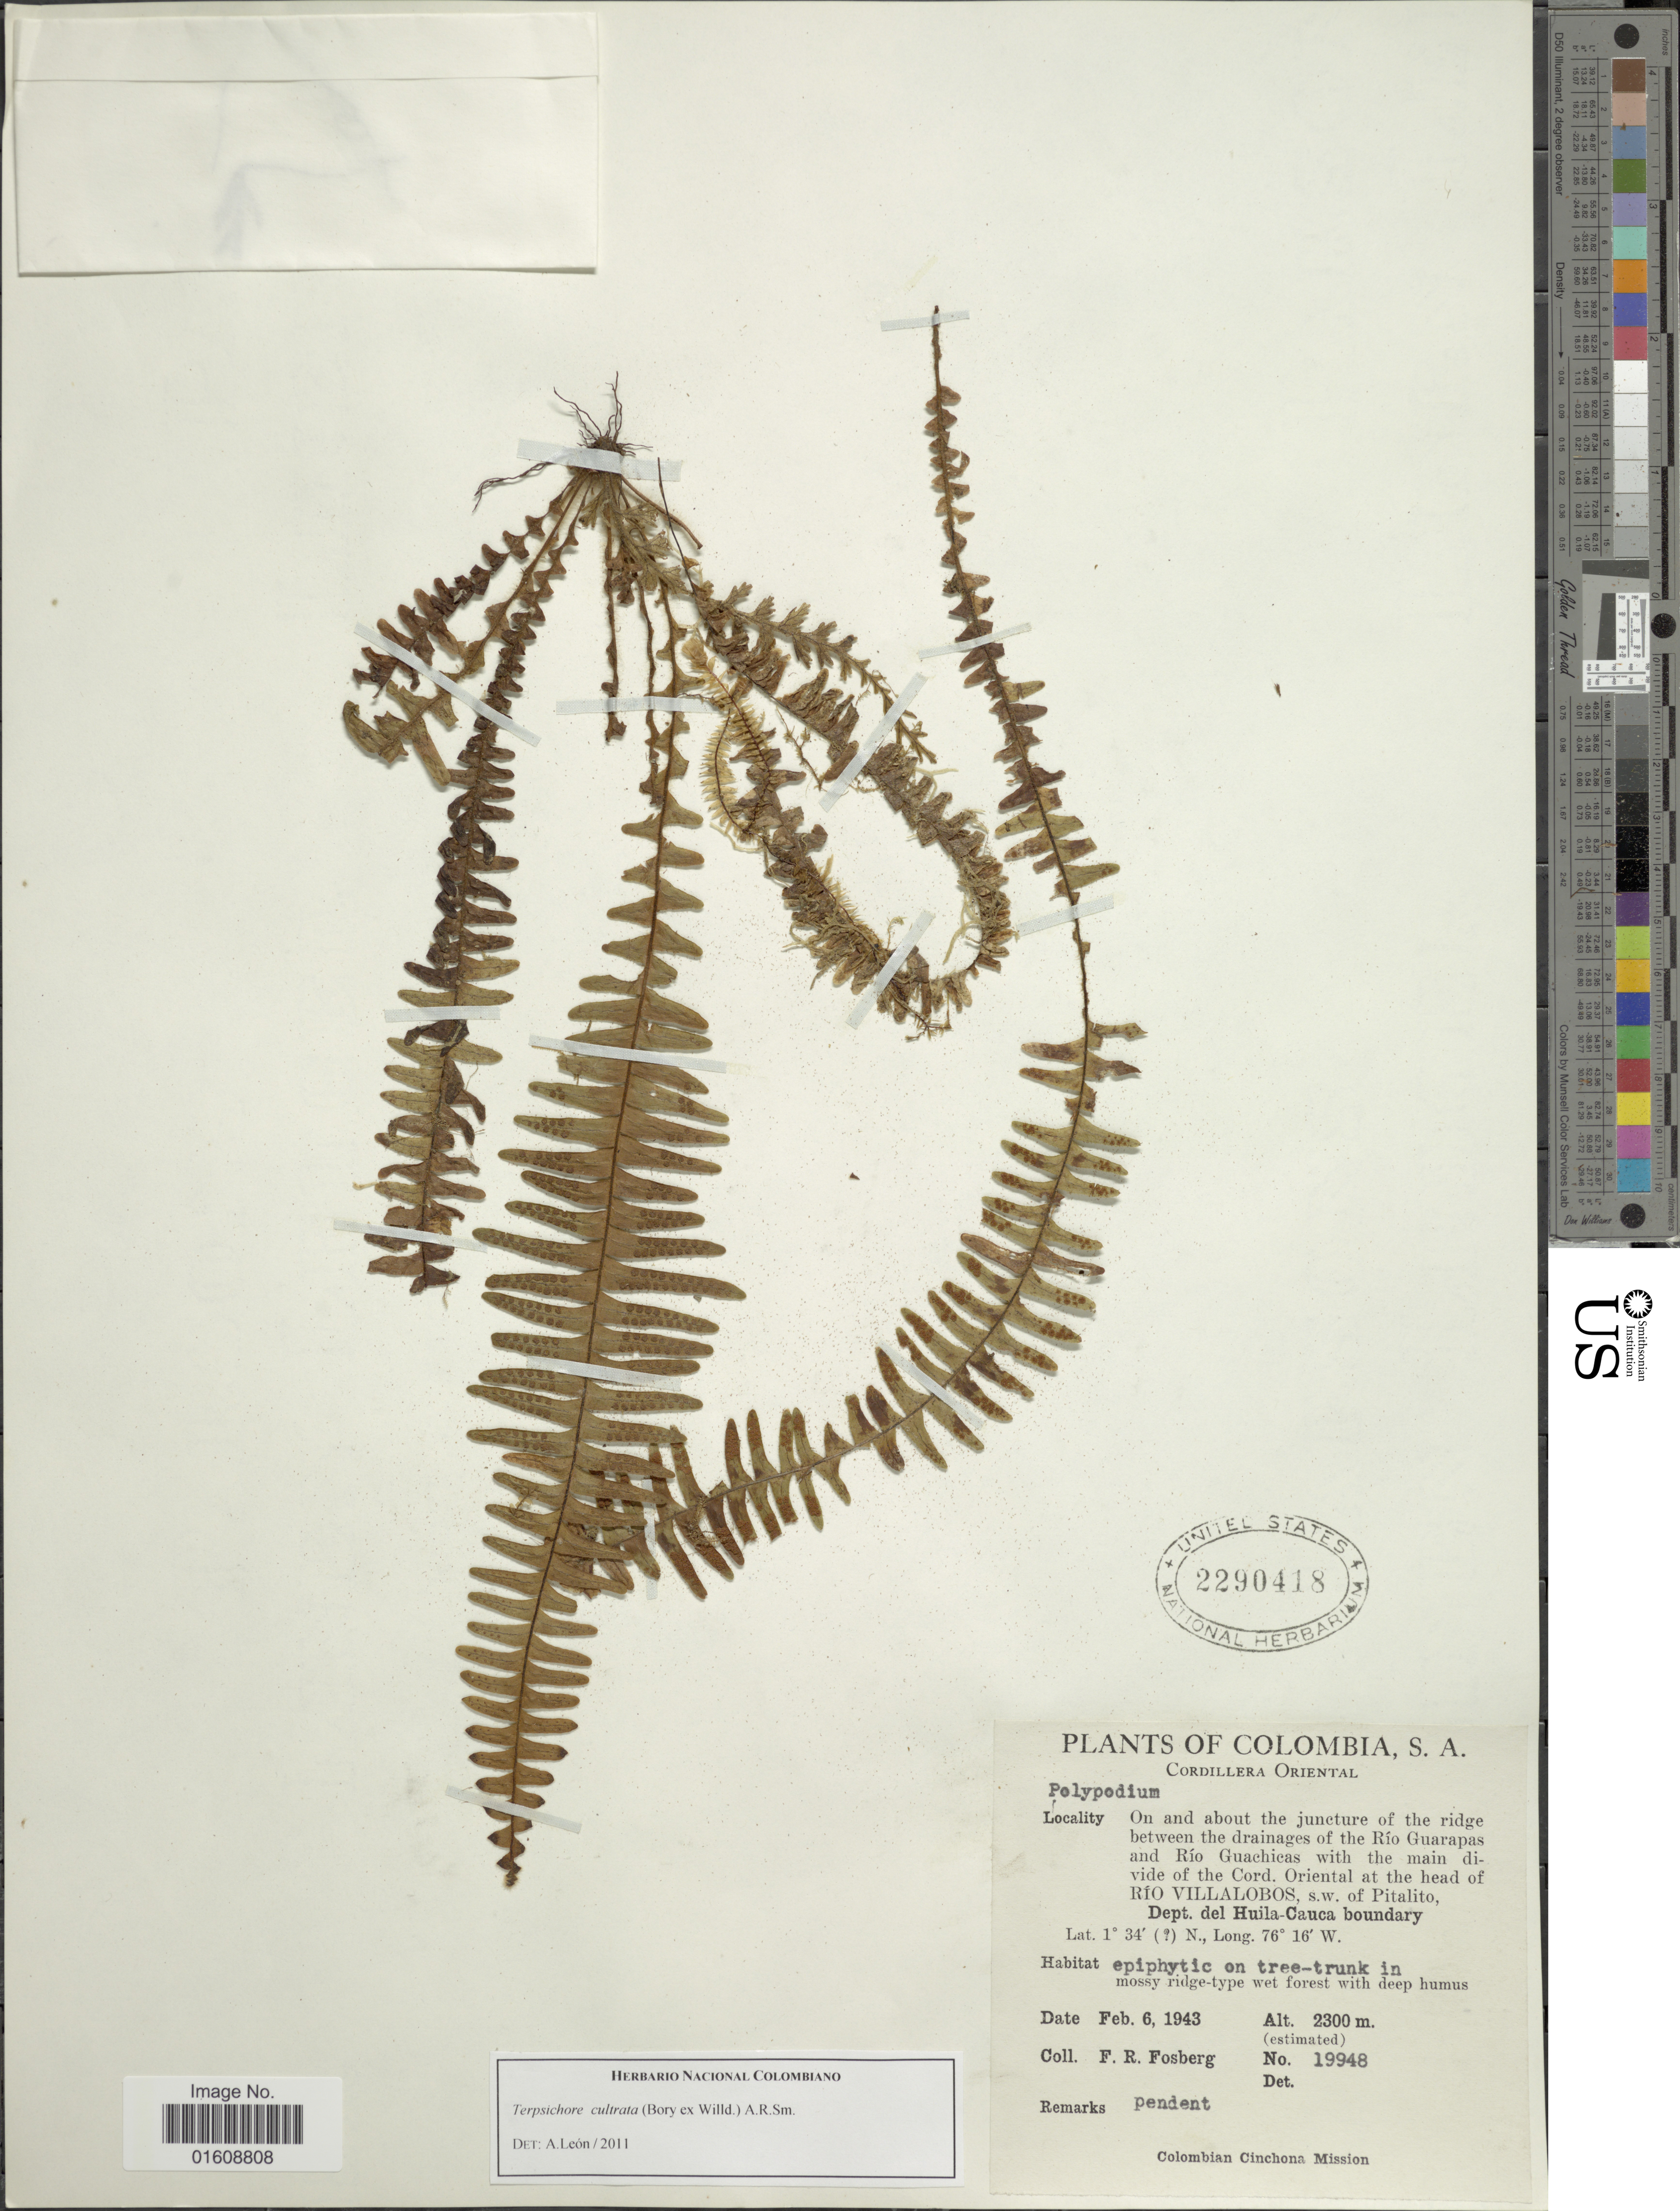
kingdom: Plantae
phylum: Tracheophyta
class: Polypodiopsida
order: Polypodiales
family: Polypodiaceae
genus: Alansmia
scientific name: Alansmia cultrata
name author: (Bory ex Willd.) Moguel & M. Kessler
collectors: F. R. Fosberg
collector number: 19948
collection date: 1943-02-06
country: Colombia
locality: On and about the juncture of the ridge between the drainages of Río Guarapas & Río Guachicas with the main divide of the Cord. Oriental at the head of Río Villalobos, sw. of Pitalito. Depto. del Huila-Cauca boundary. Cordillera Oriental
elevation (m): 2300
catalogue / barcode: US 2290418